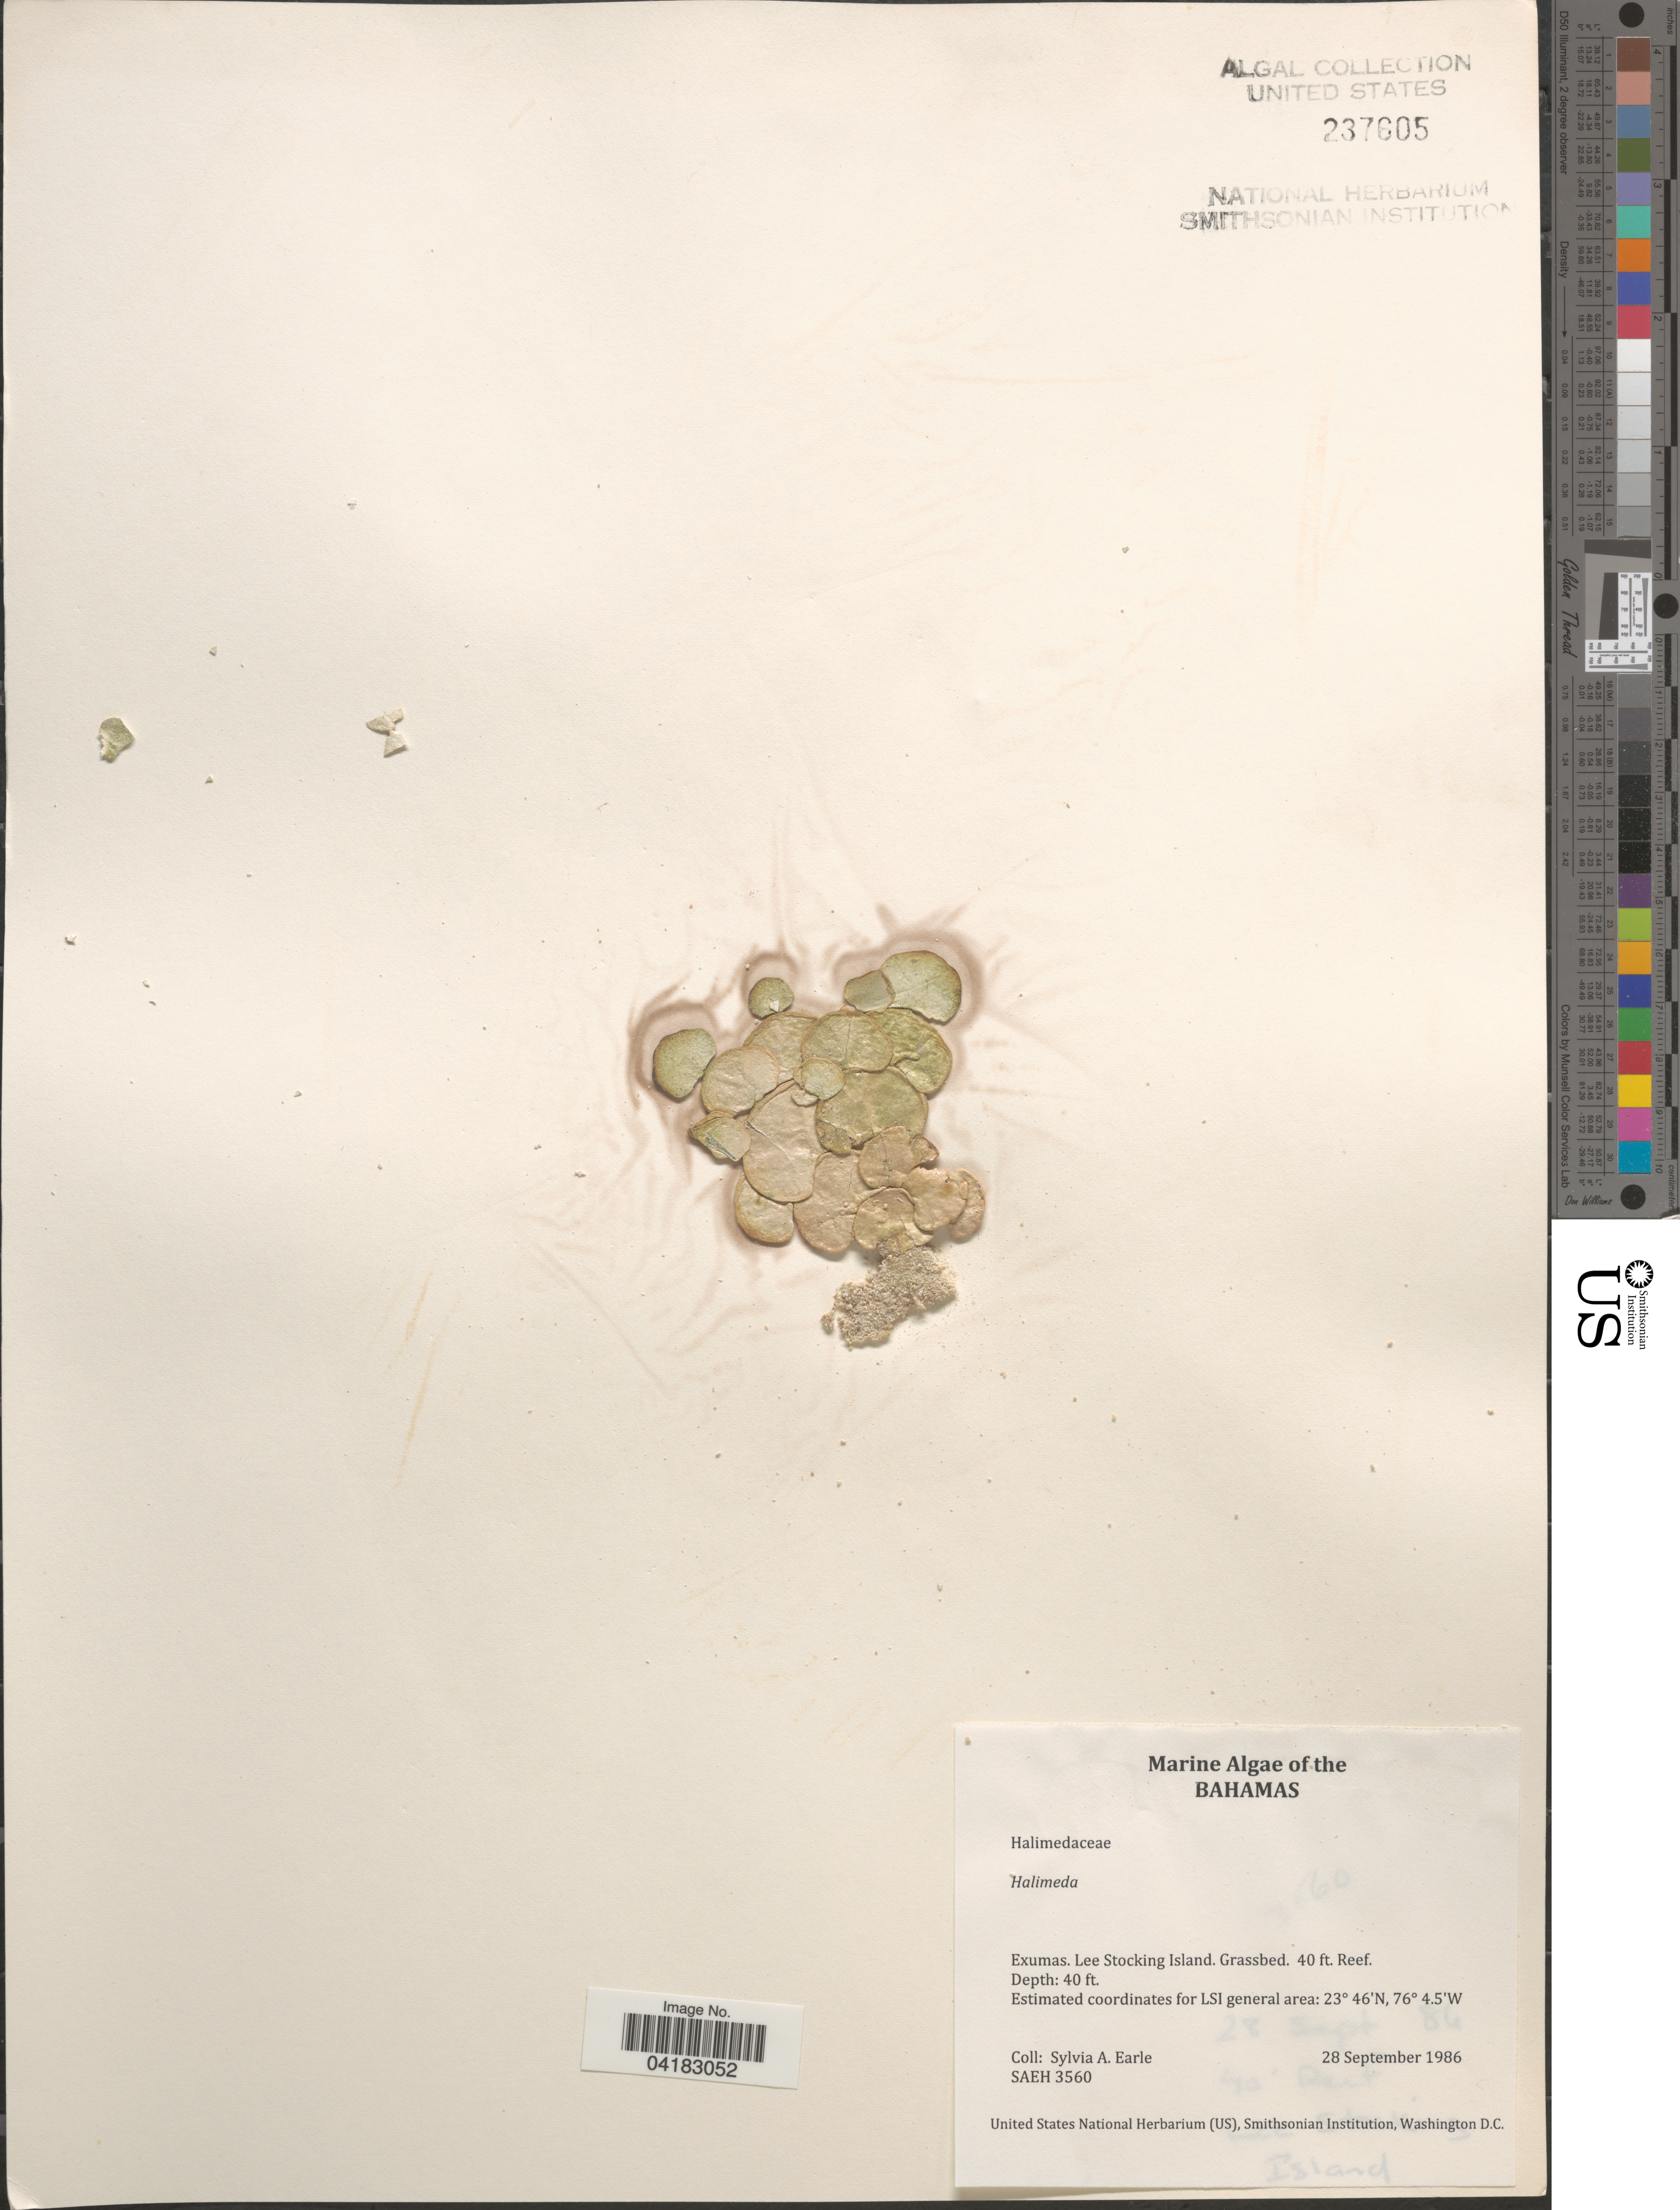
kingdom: Plantae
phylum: Chlorophyta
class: Ulvophyceae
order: Bryopsidales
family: Halimedaceae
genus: Halimeda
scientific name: Halimeda sp.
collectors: S. A. Earle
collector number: SAEH3560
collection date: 1986-09-28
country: Bahamas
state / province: Exuma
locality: Exumas. Lee Stocking Island. Grassbed. 40 ft. Reef. LSI general area.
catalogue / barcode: US 237605